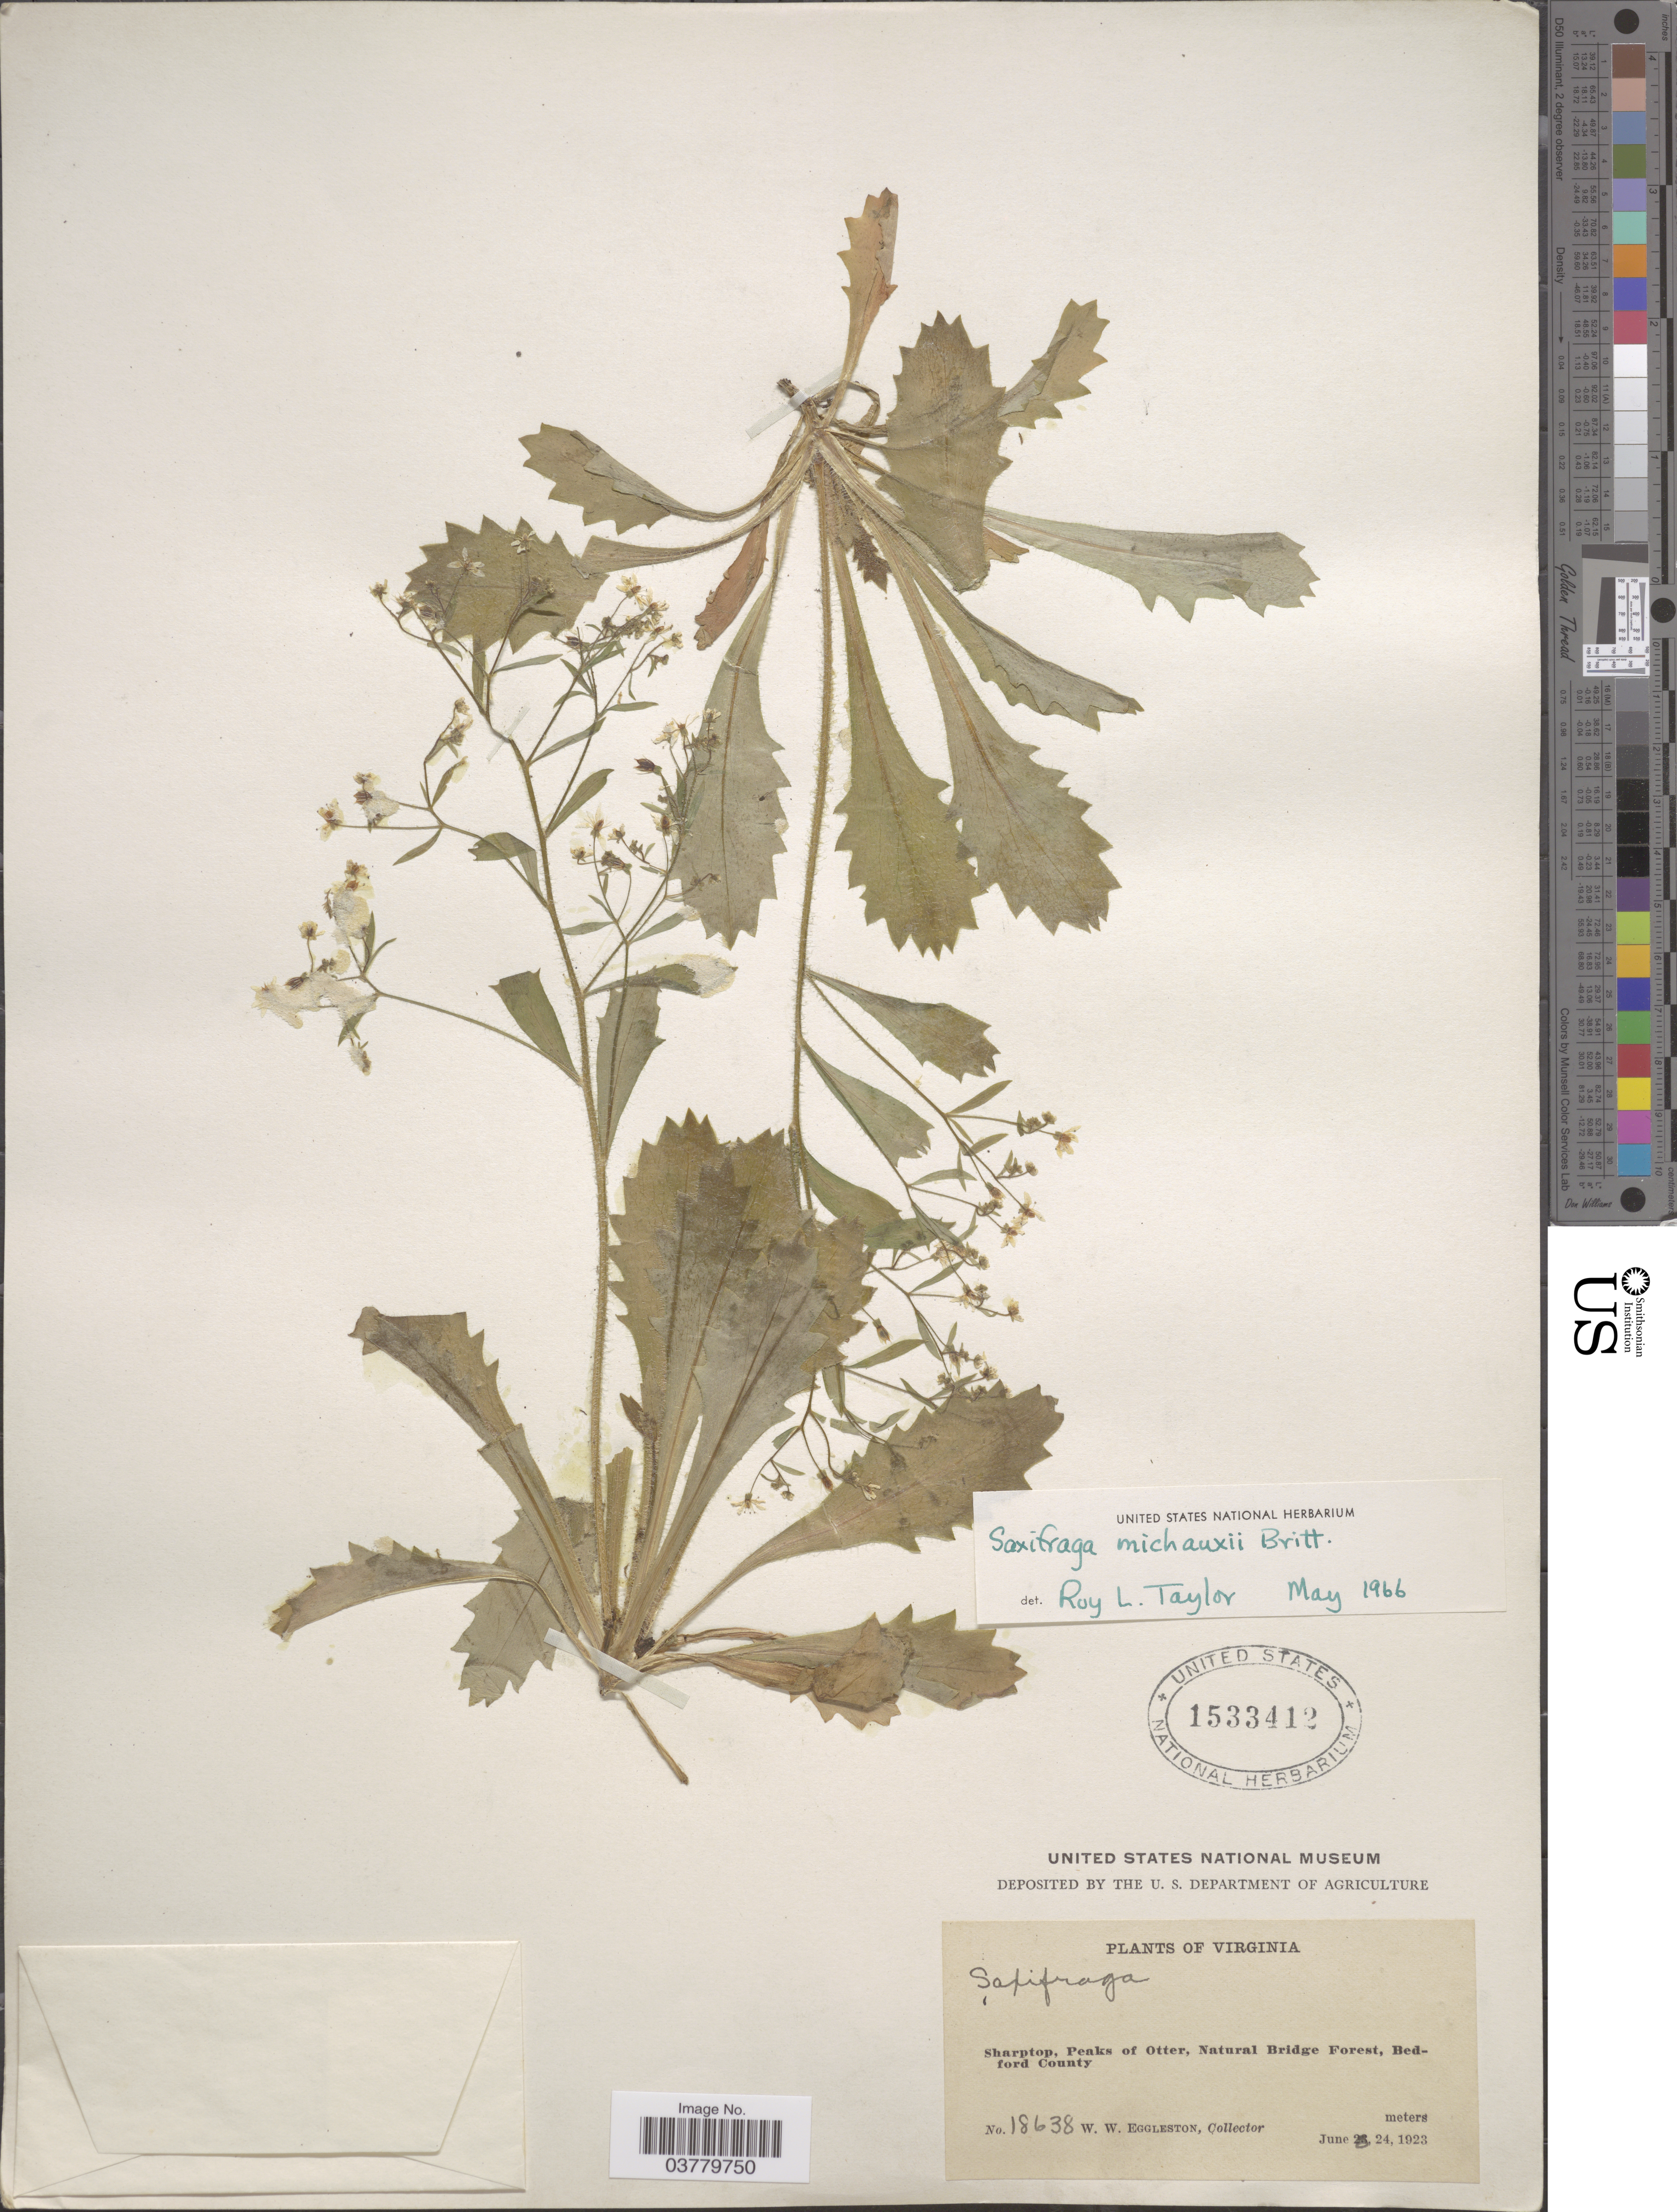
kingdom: Plantae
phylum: Tracheophyta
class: Magnoliopsida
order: Saxifragales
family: Saxifragaceae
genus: Micranthes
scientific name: Micranthes petiolaris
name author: (Raf.) Bush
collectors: W. W. Eggleston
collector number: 18638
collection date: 1923-06-24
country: United States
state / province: Virginia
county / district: Bedford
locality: Sharpton, Peaks of Otter, Natural Bridge Forest, Bedford County.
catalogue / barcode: US 1533412